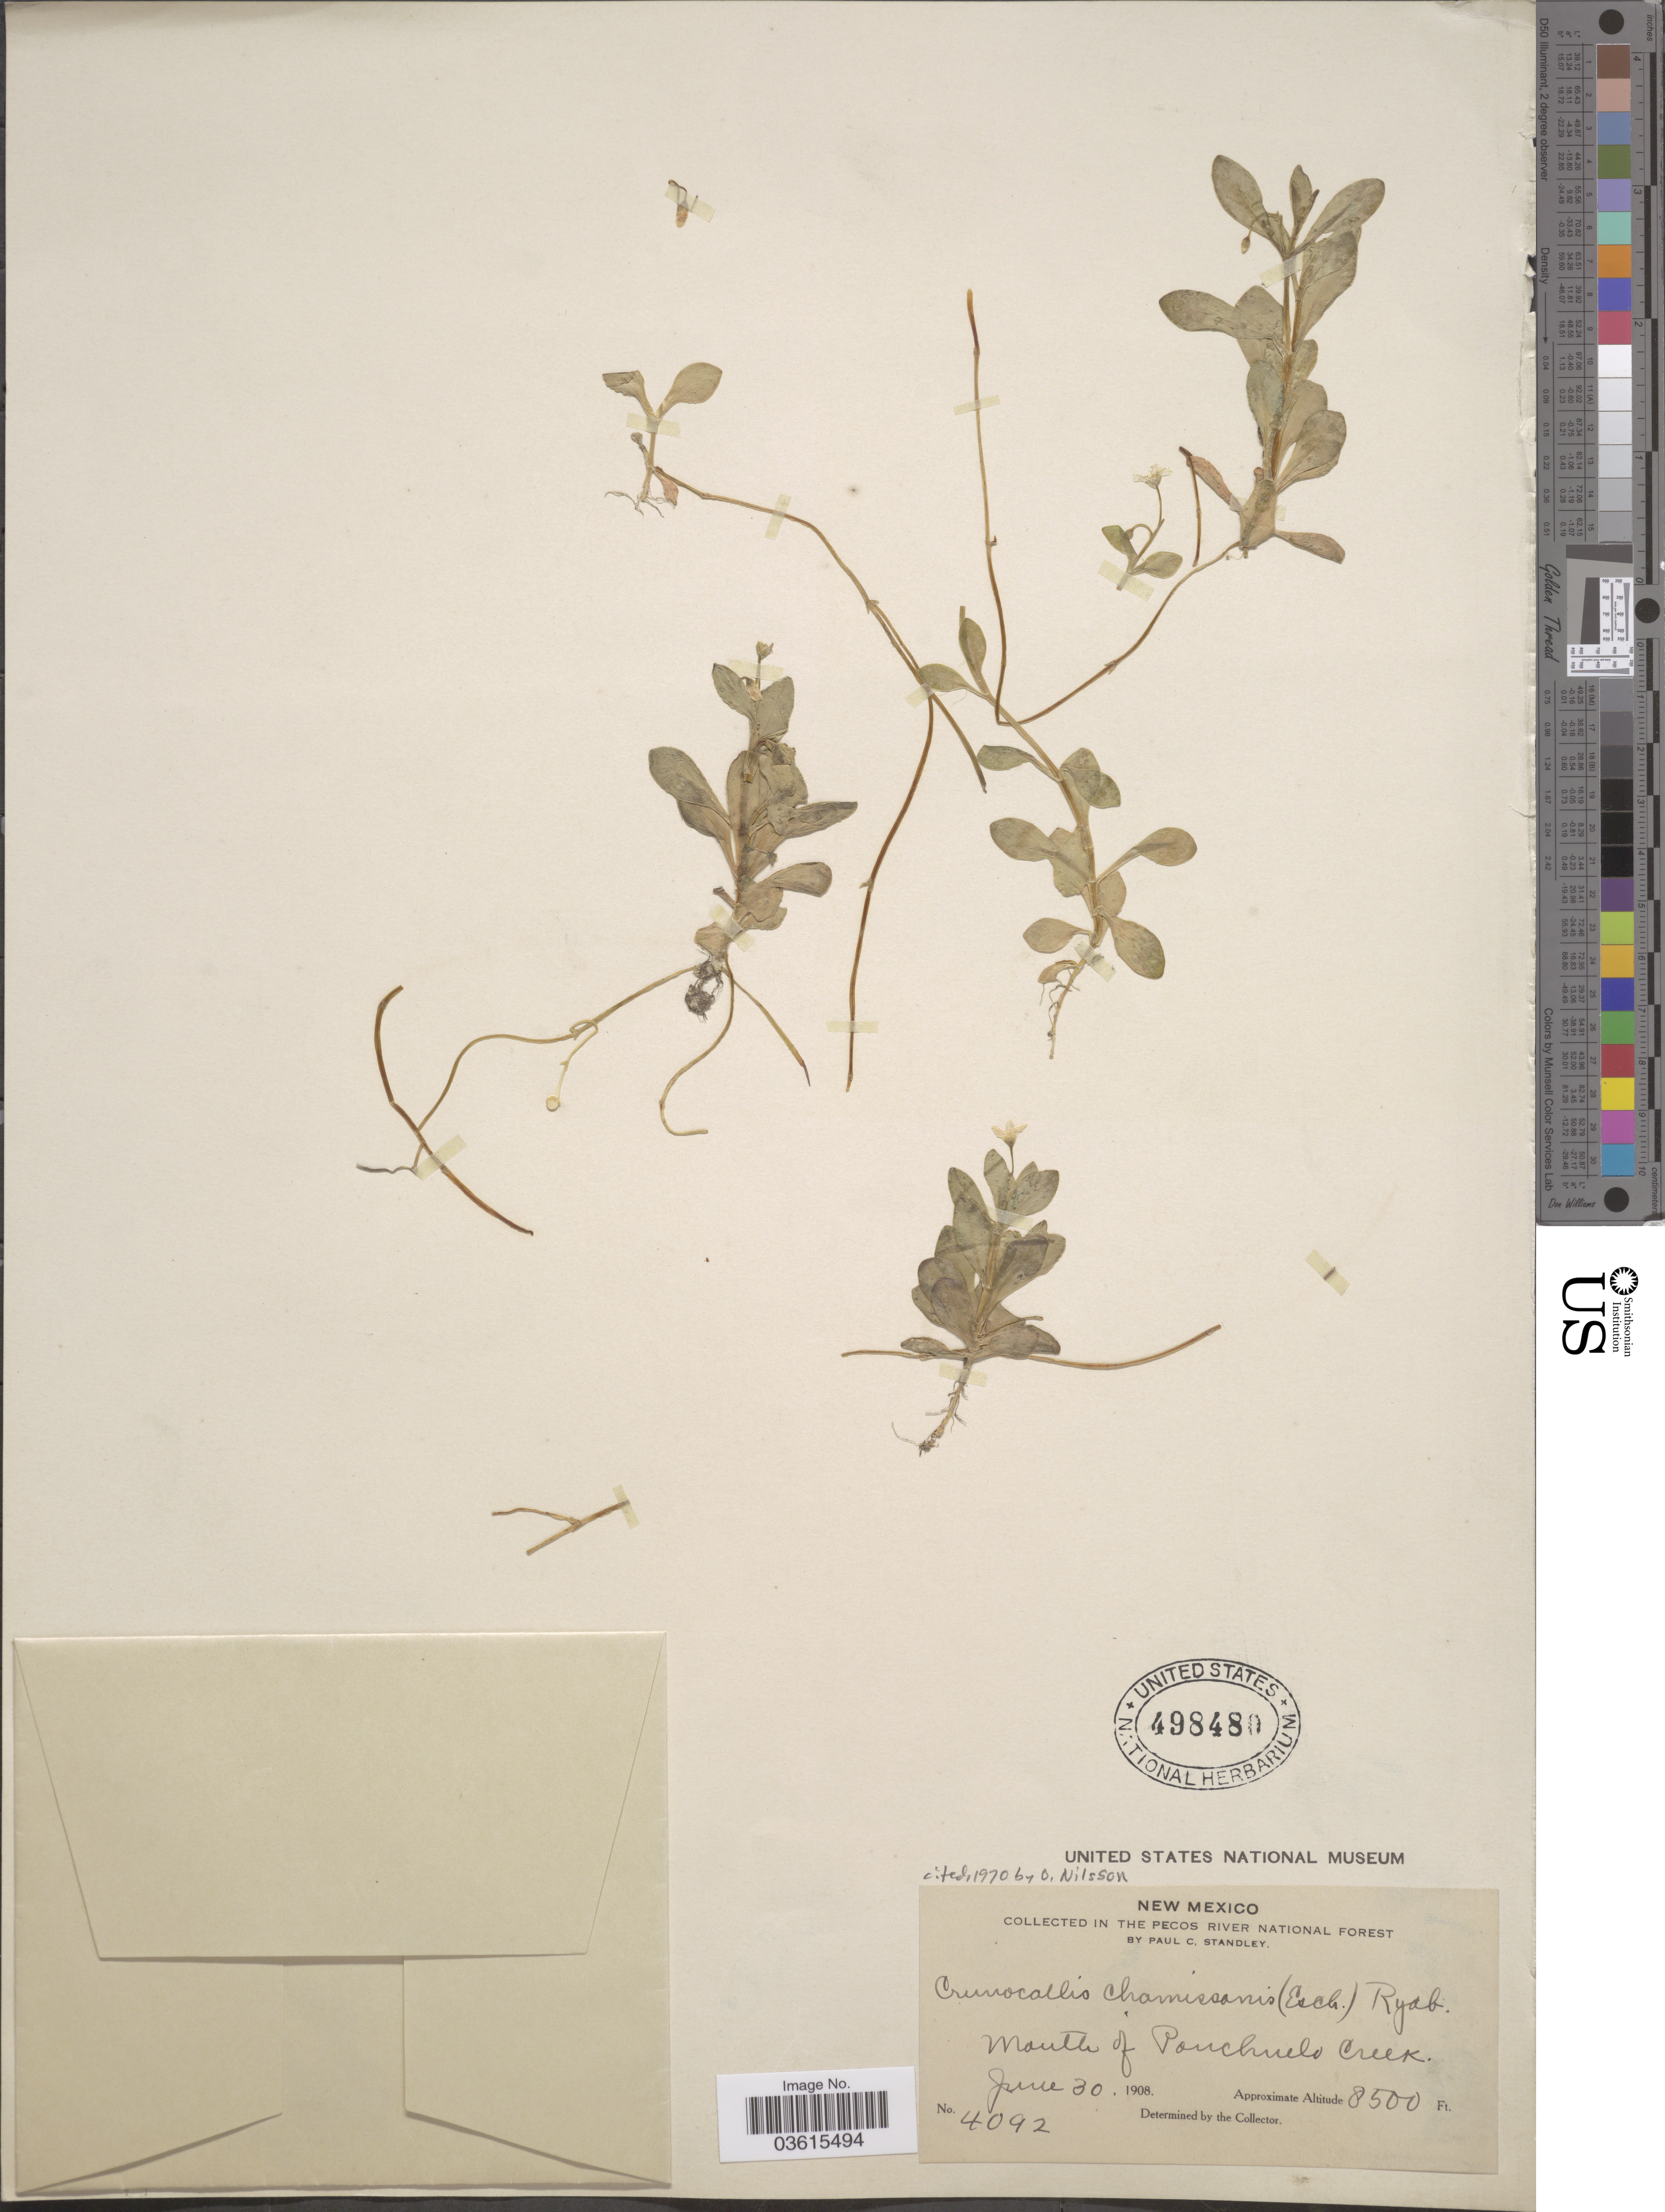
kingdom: Plantae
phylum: Tracheophyta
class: Magnoliopsida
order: Caryophyllales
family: Montiaceae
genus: Montia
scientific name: Montia chamissoi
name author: (Ledeb. ex Spreng.) Greene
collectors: P. C. Standley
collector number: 4092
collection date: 1908-06-30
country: United States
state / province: New Mexico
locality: In the Pecos River National Forest. Mouth of Ponchulo Creek.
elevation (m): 2591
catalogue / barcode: US 498480